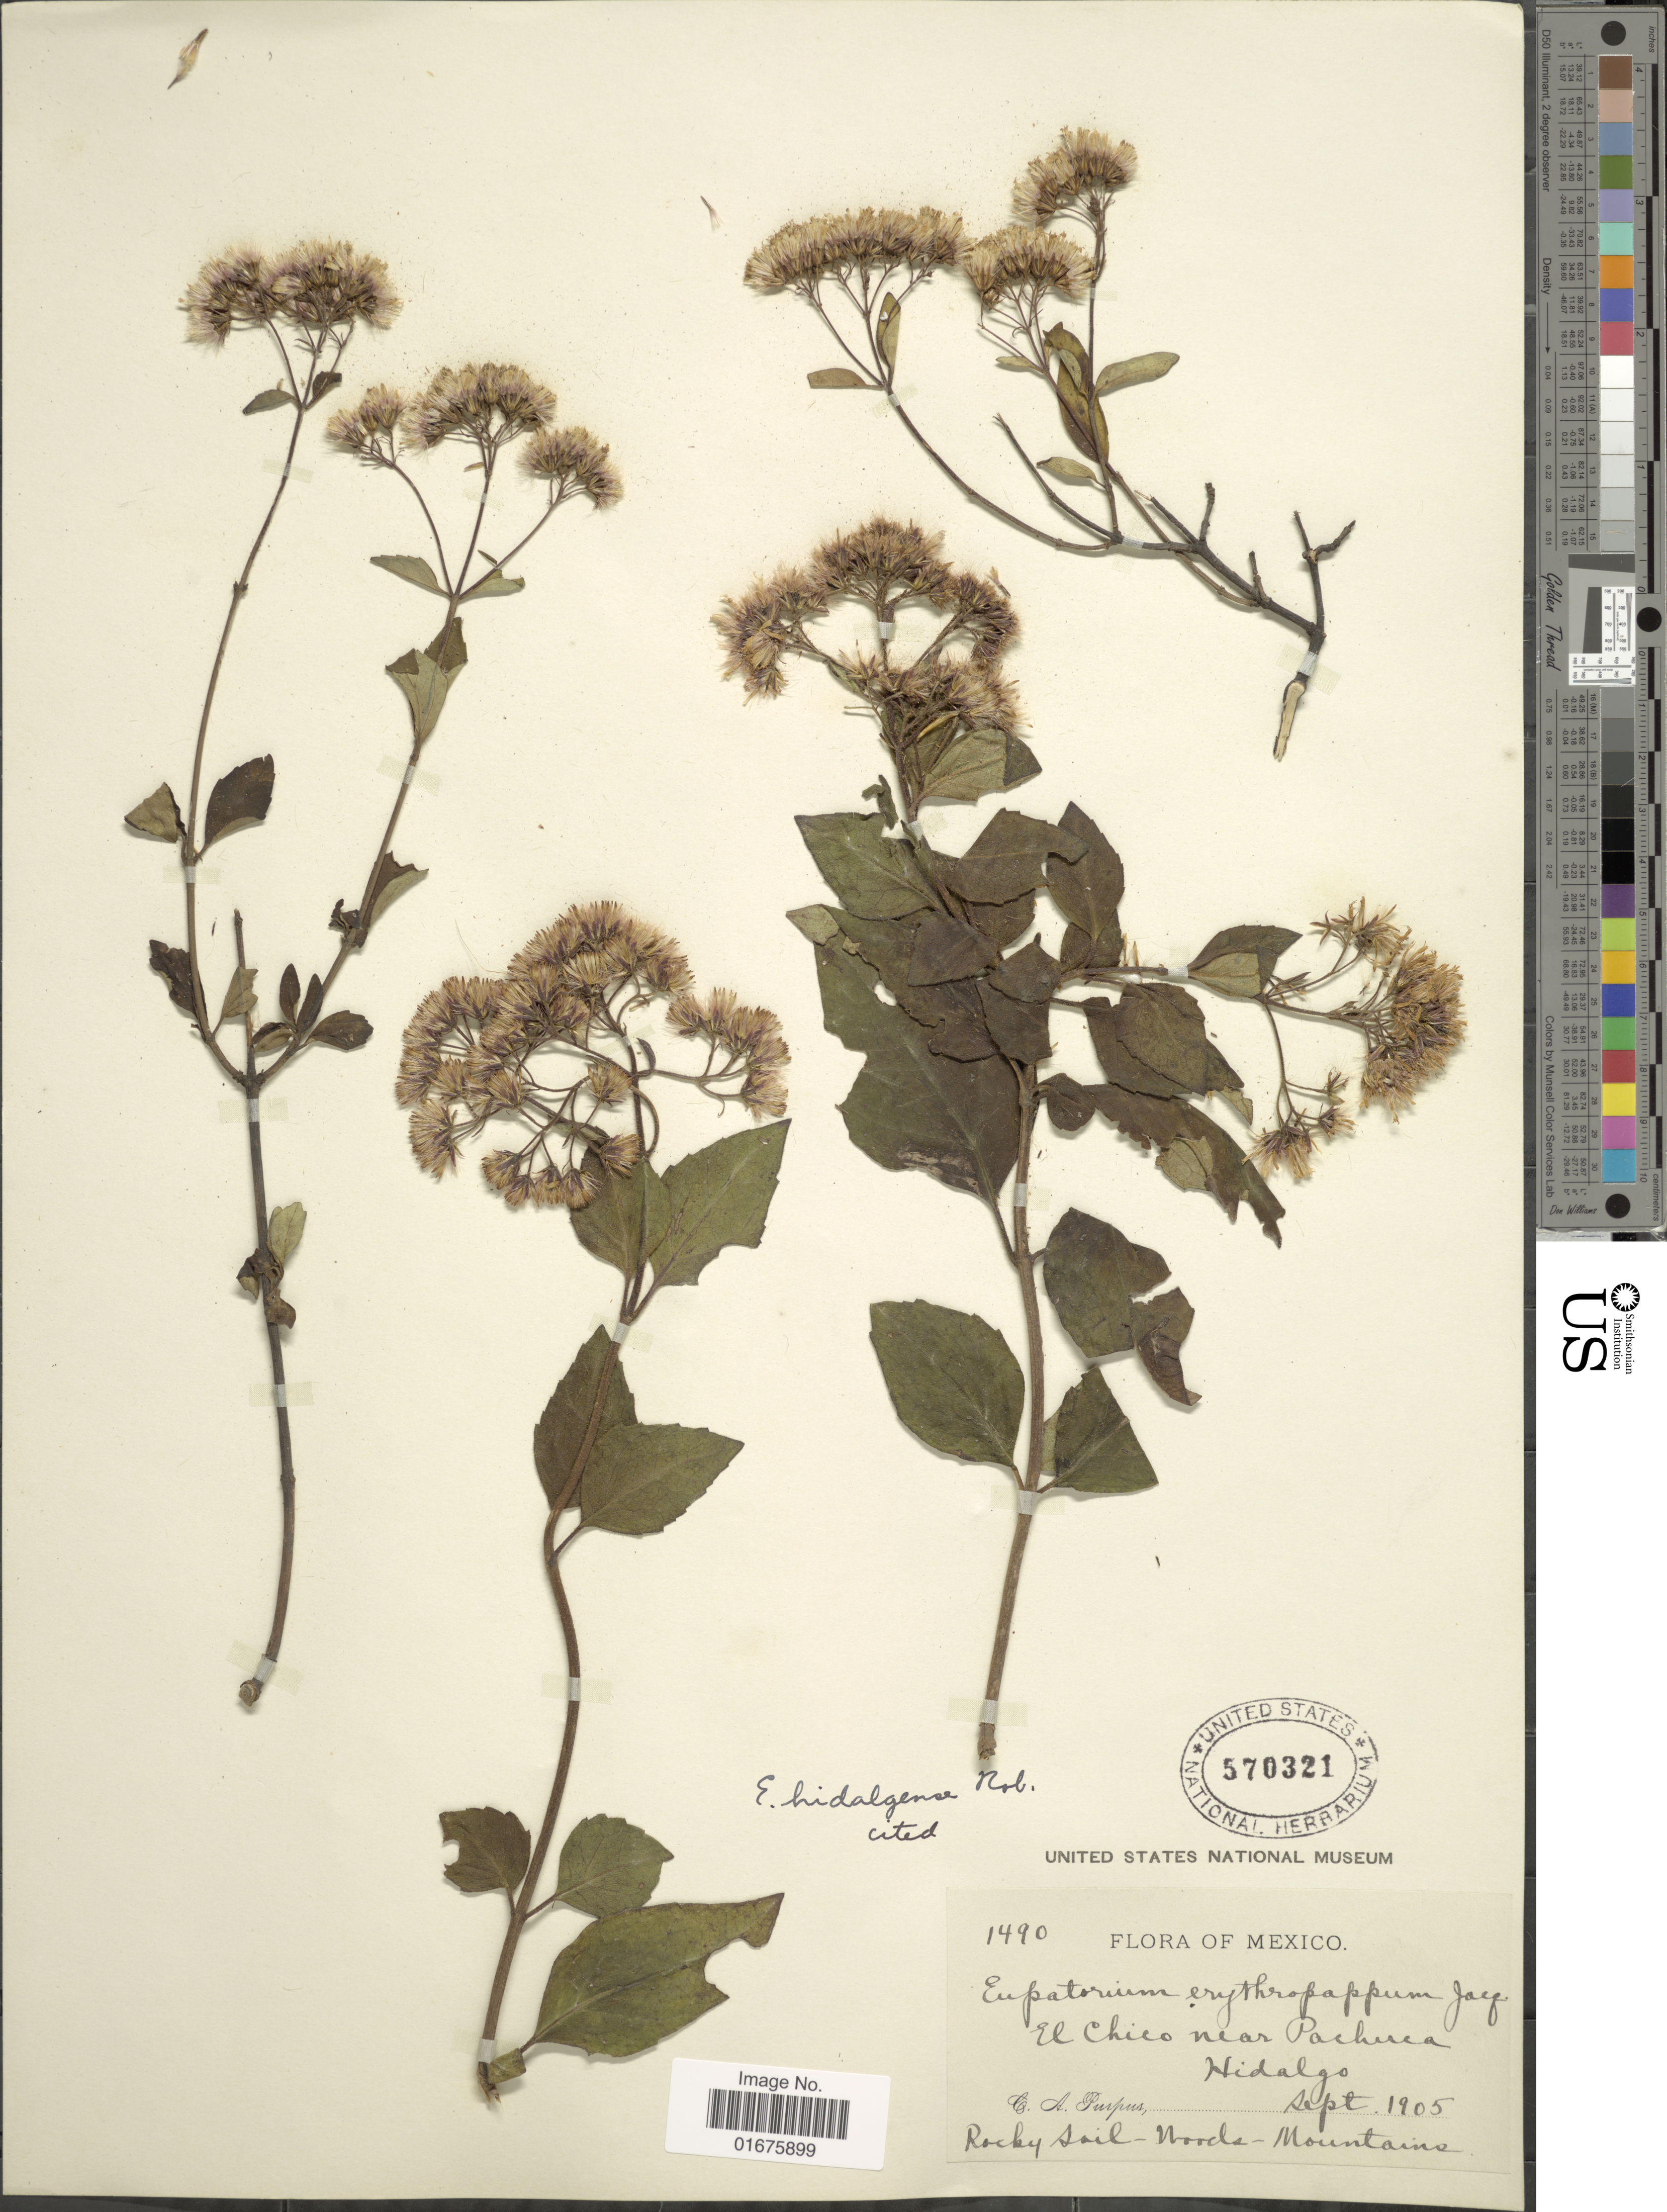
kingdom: Plantae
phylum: Tracheophyta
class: Magnoliopsida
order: Asterales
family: Asteraceae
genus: Ageratina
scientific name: Ageratina hidalgensis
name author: (B.L. Rob.) R.M. King & H. Rob.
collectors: C. A. Purpus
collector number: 1490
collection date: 1905-09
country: Mexico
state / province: Hidalgo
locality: El Chico near Pachuca, rocky soil-Woods-Mountains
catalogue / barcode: US 570321